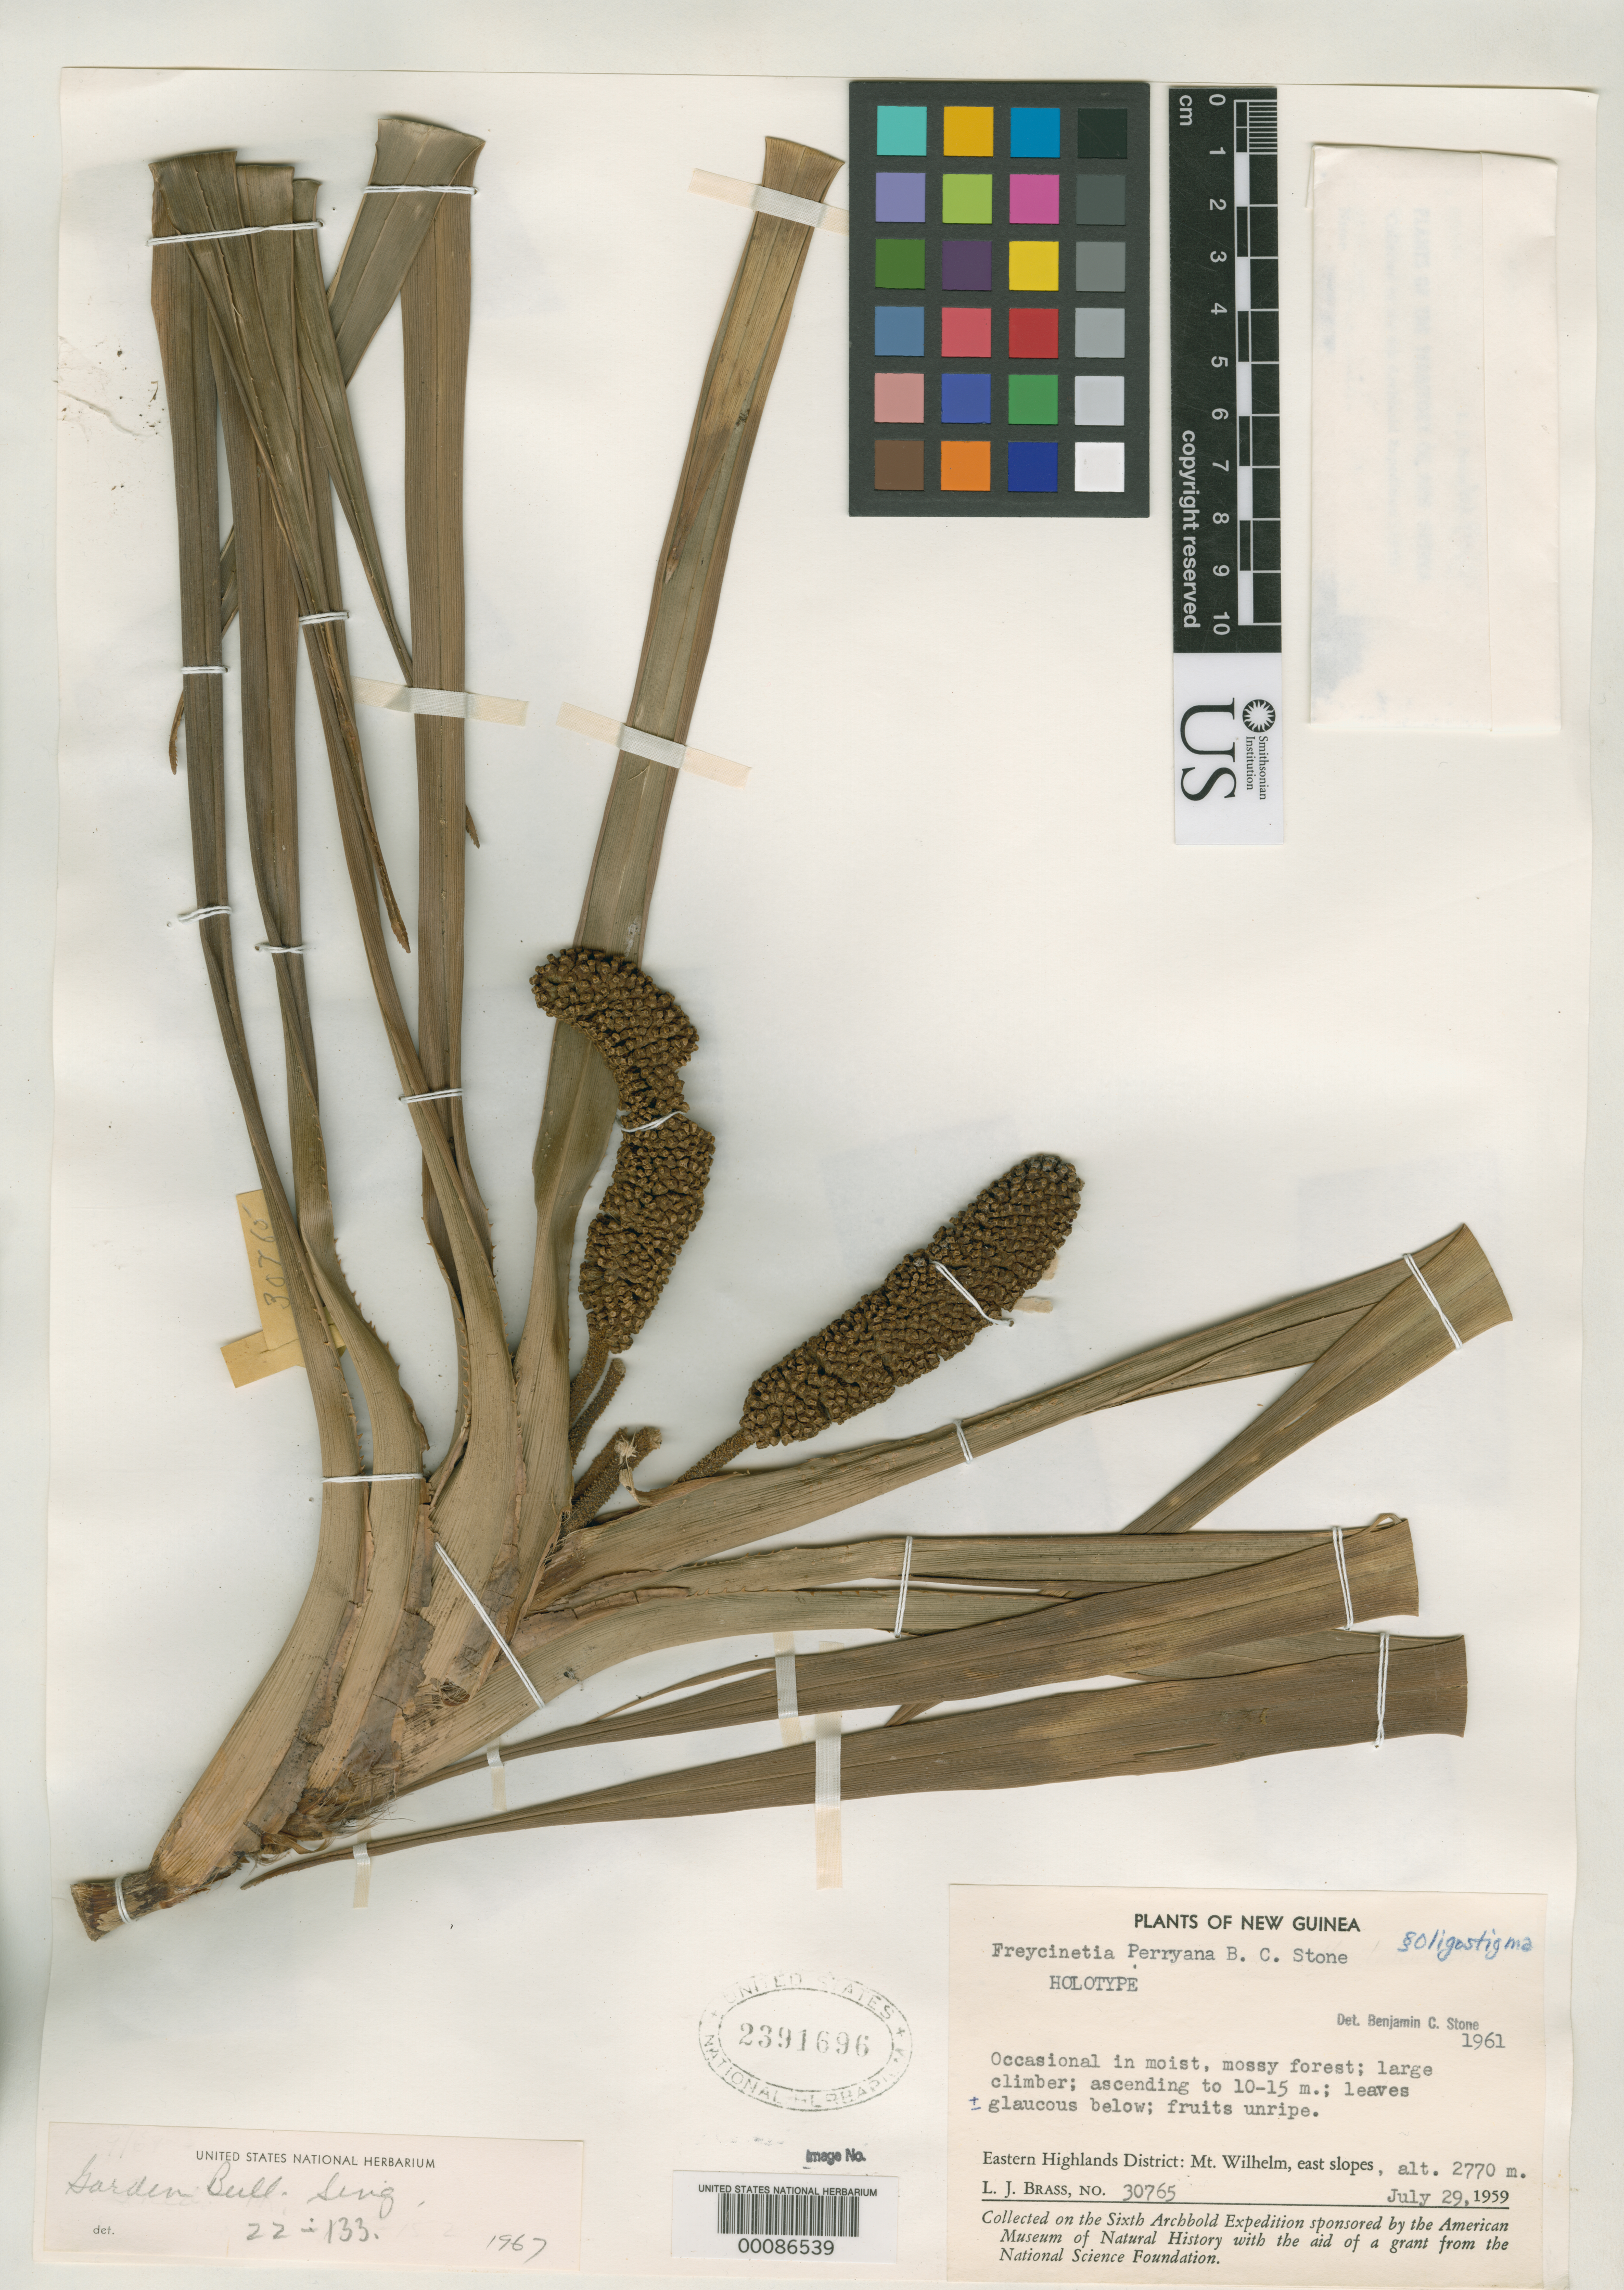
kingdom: Plantae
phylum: Tracheophyta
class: Liliopsida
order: Pandanales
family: Pandanaceae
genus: Freycinetia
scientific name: Freycinetia perryana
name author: B.C. Stone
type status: Holotype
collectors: L. J. Brass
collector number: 30765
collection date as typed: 29 Jul 1959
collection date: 1959-07-29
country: Papua New Guinea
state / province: Eastern Highlands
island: New Guinea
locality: Mt. Wilhelm.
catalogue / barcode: US 2391696